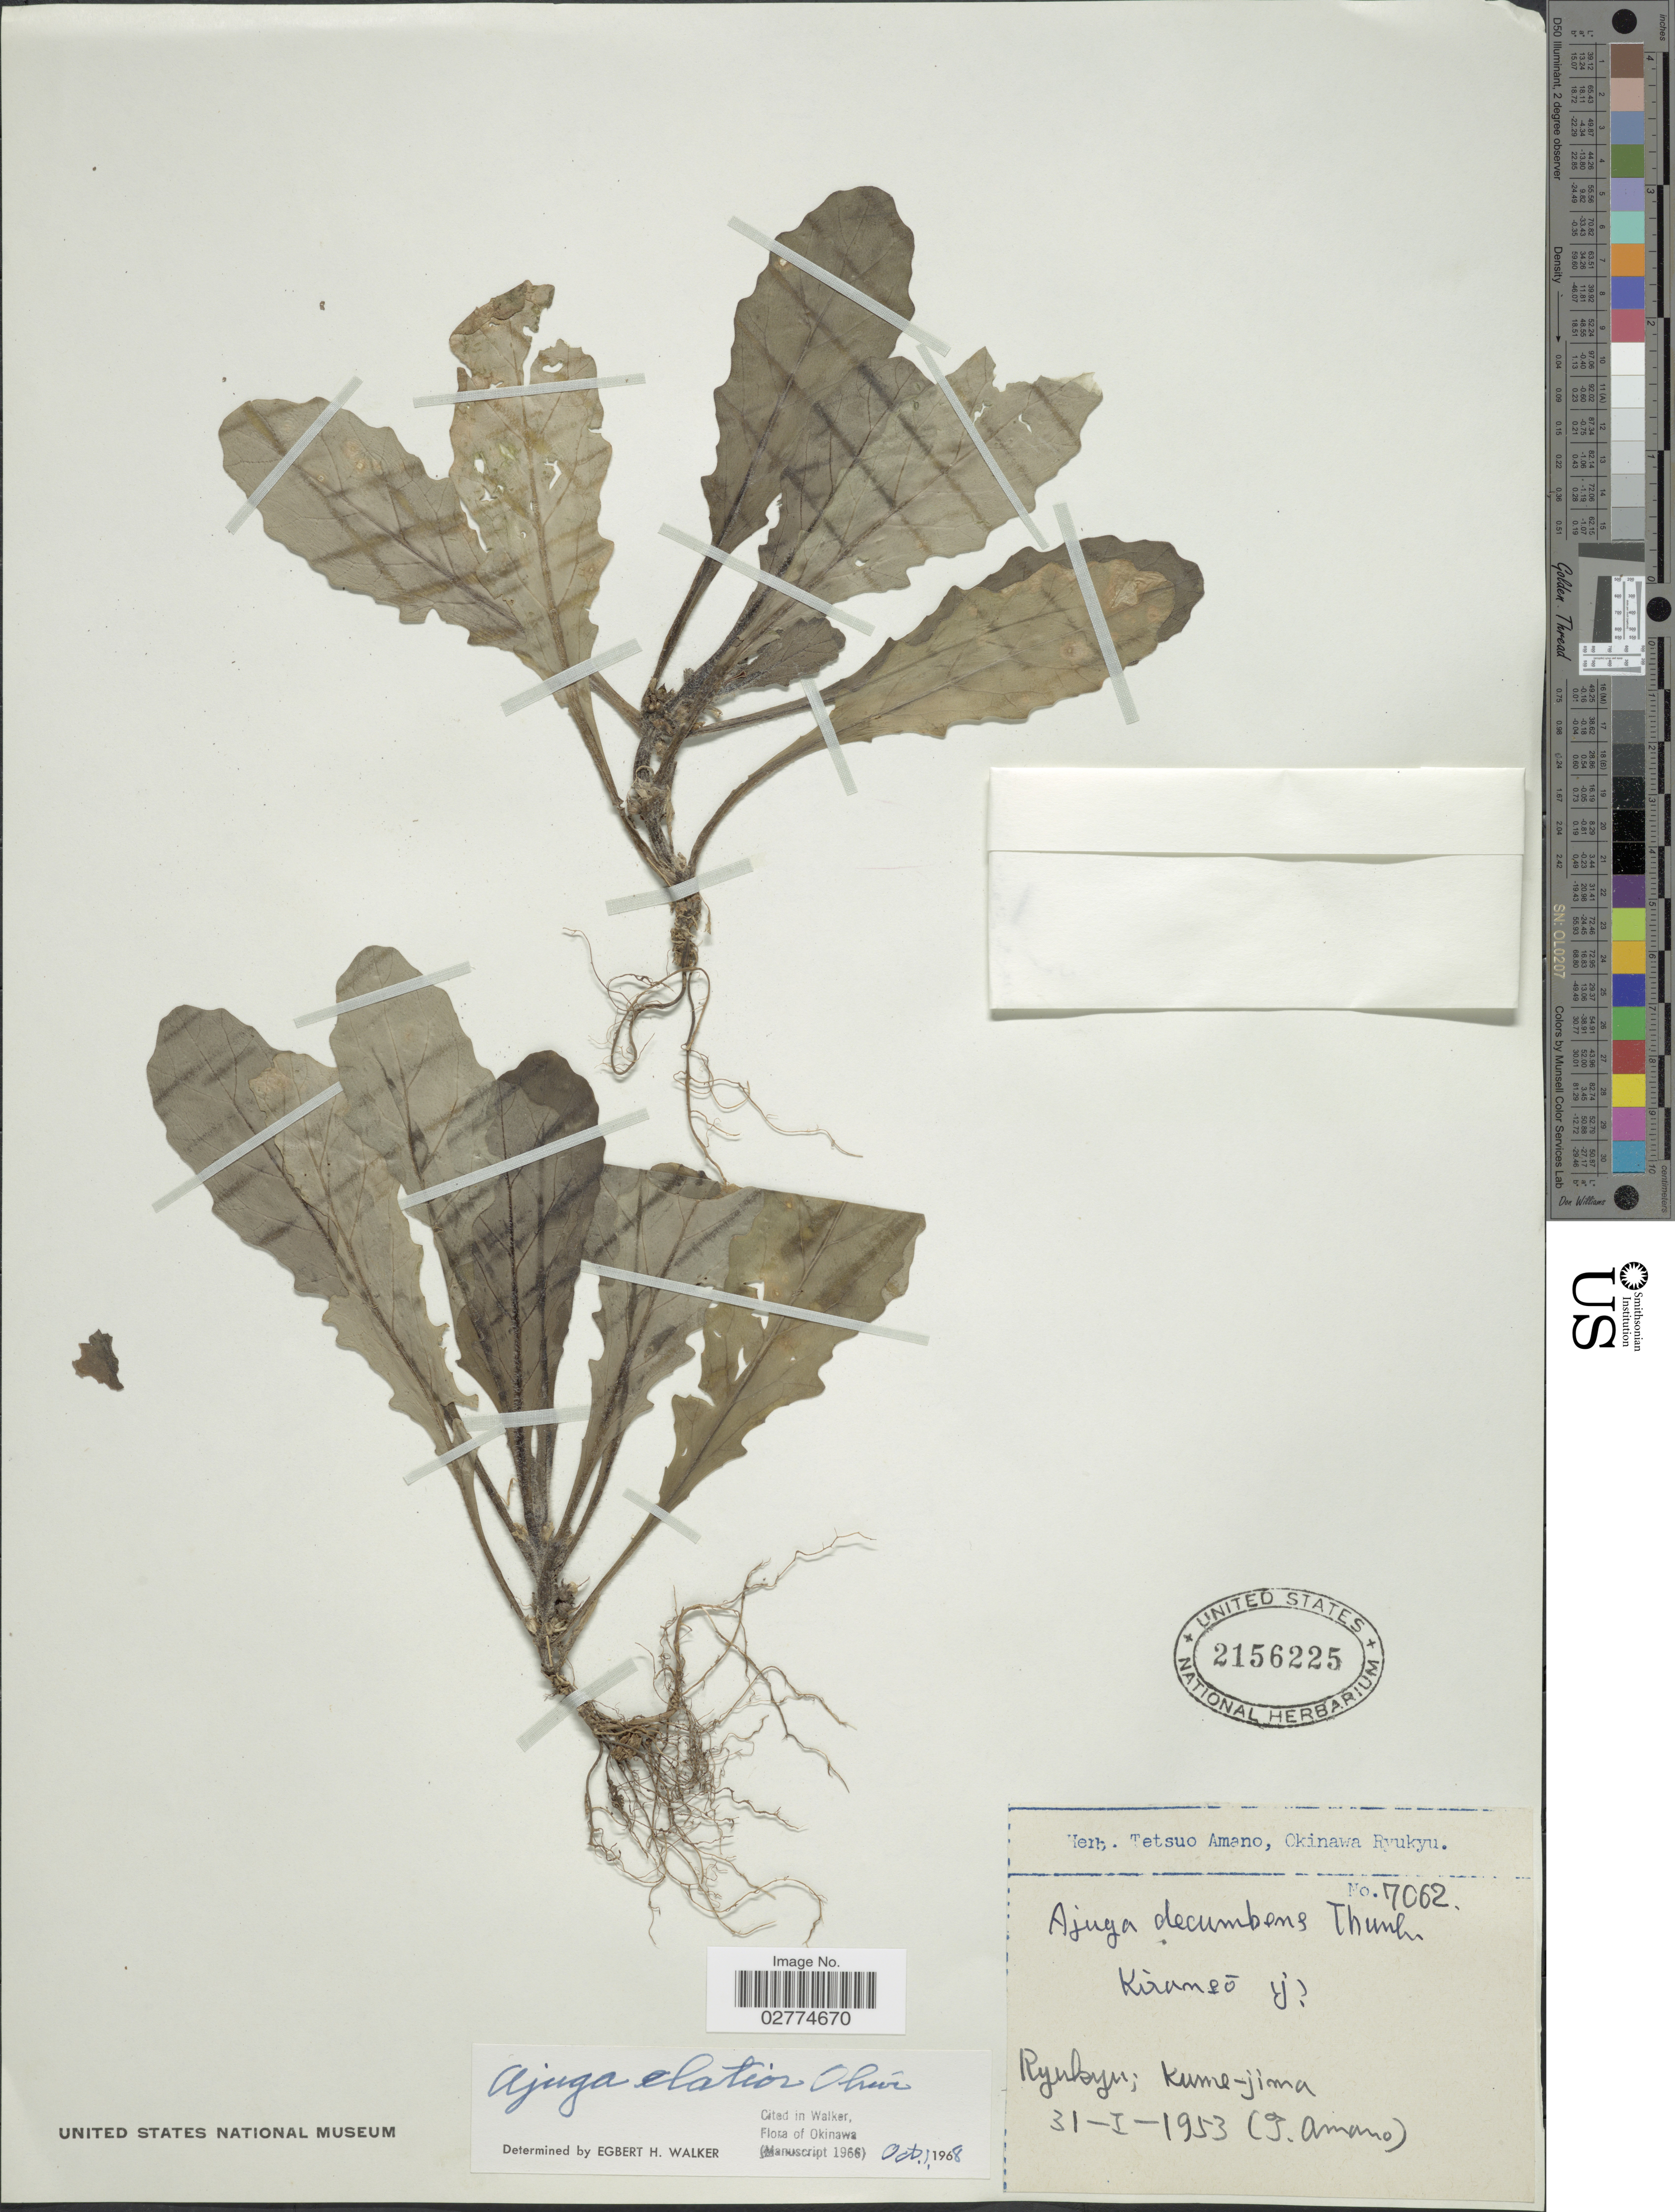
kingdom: Plantae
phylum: Tracheophyta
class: Magnoliopsida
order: Lamiales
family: Lamiaceae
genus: Ajuga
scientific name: Ajuga elatior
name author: Ohwi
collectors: T. Amano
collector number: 7062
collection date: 1953-01-31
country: Japan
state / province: Okinawa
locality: Ryukyu; Kume-jima.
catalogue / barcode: US 2156225